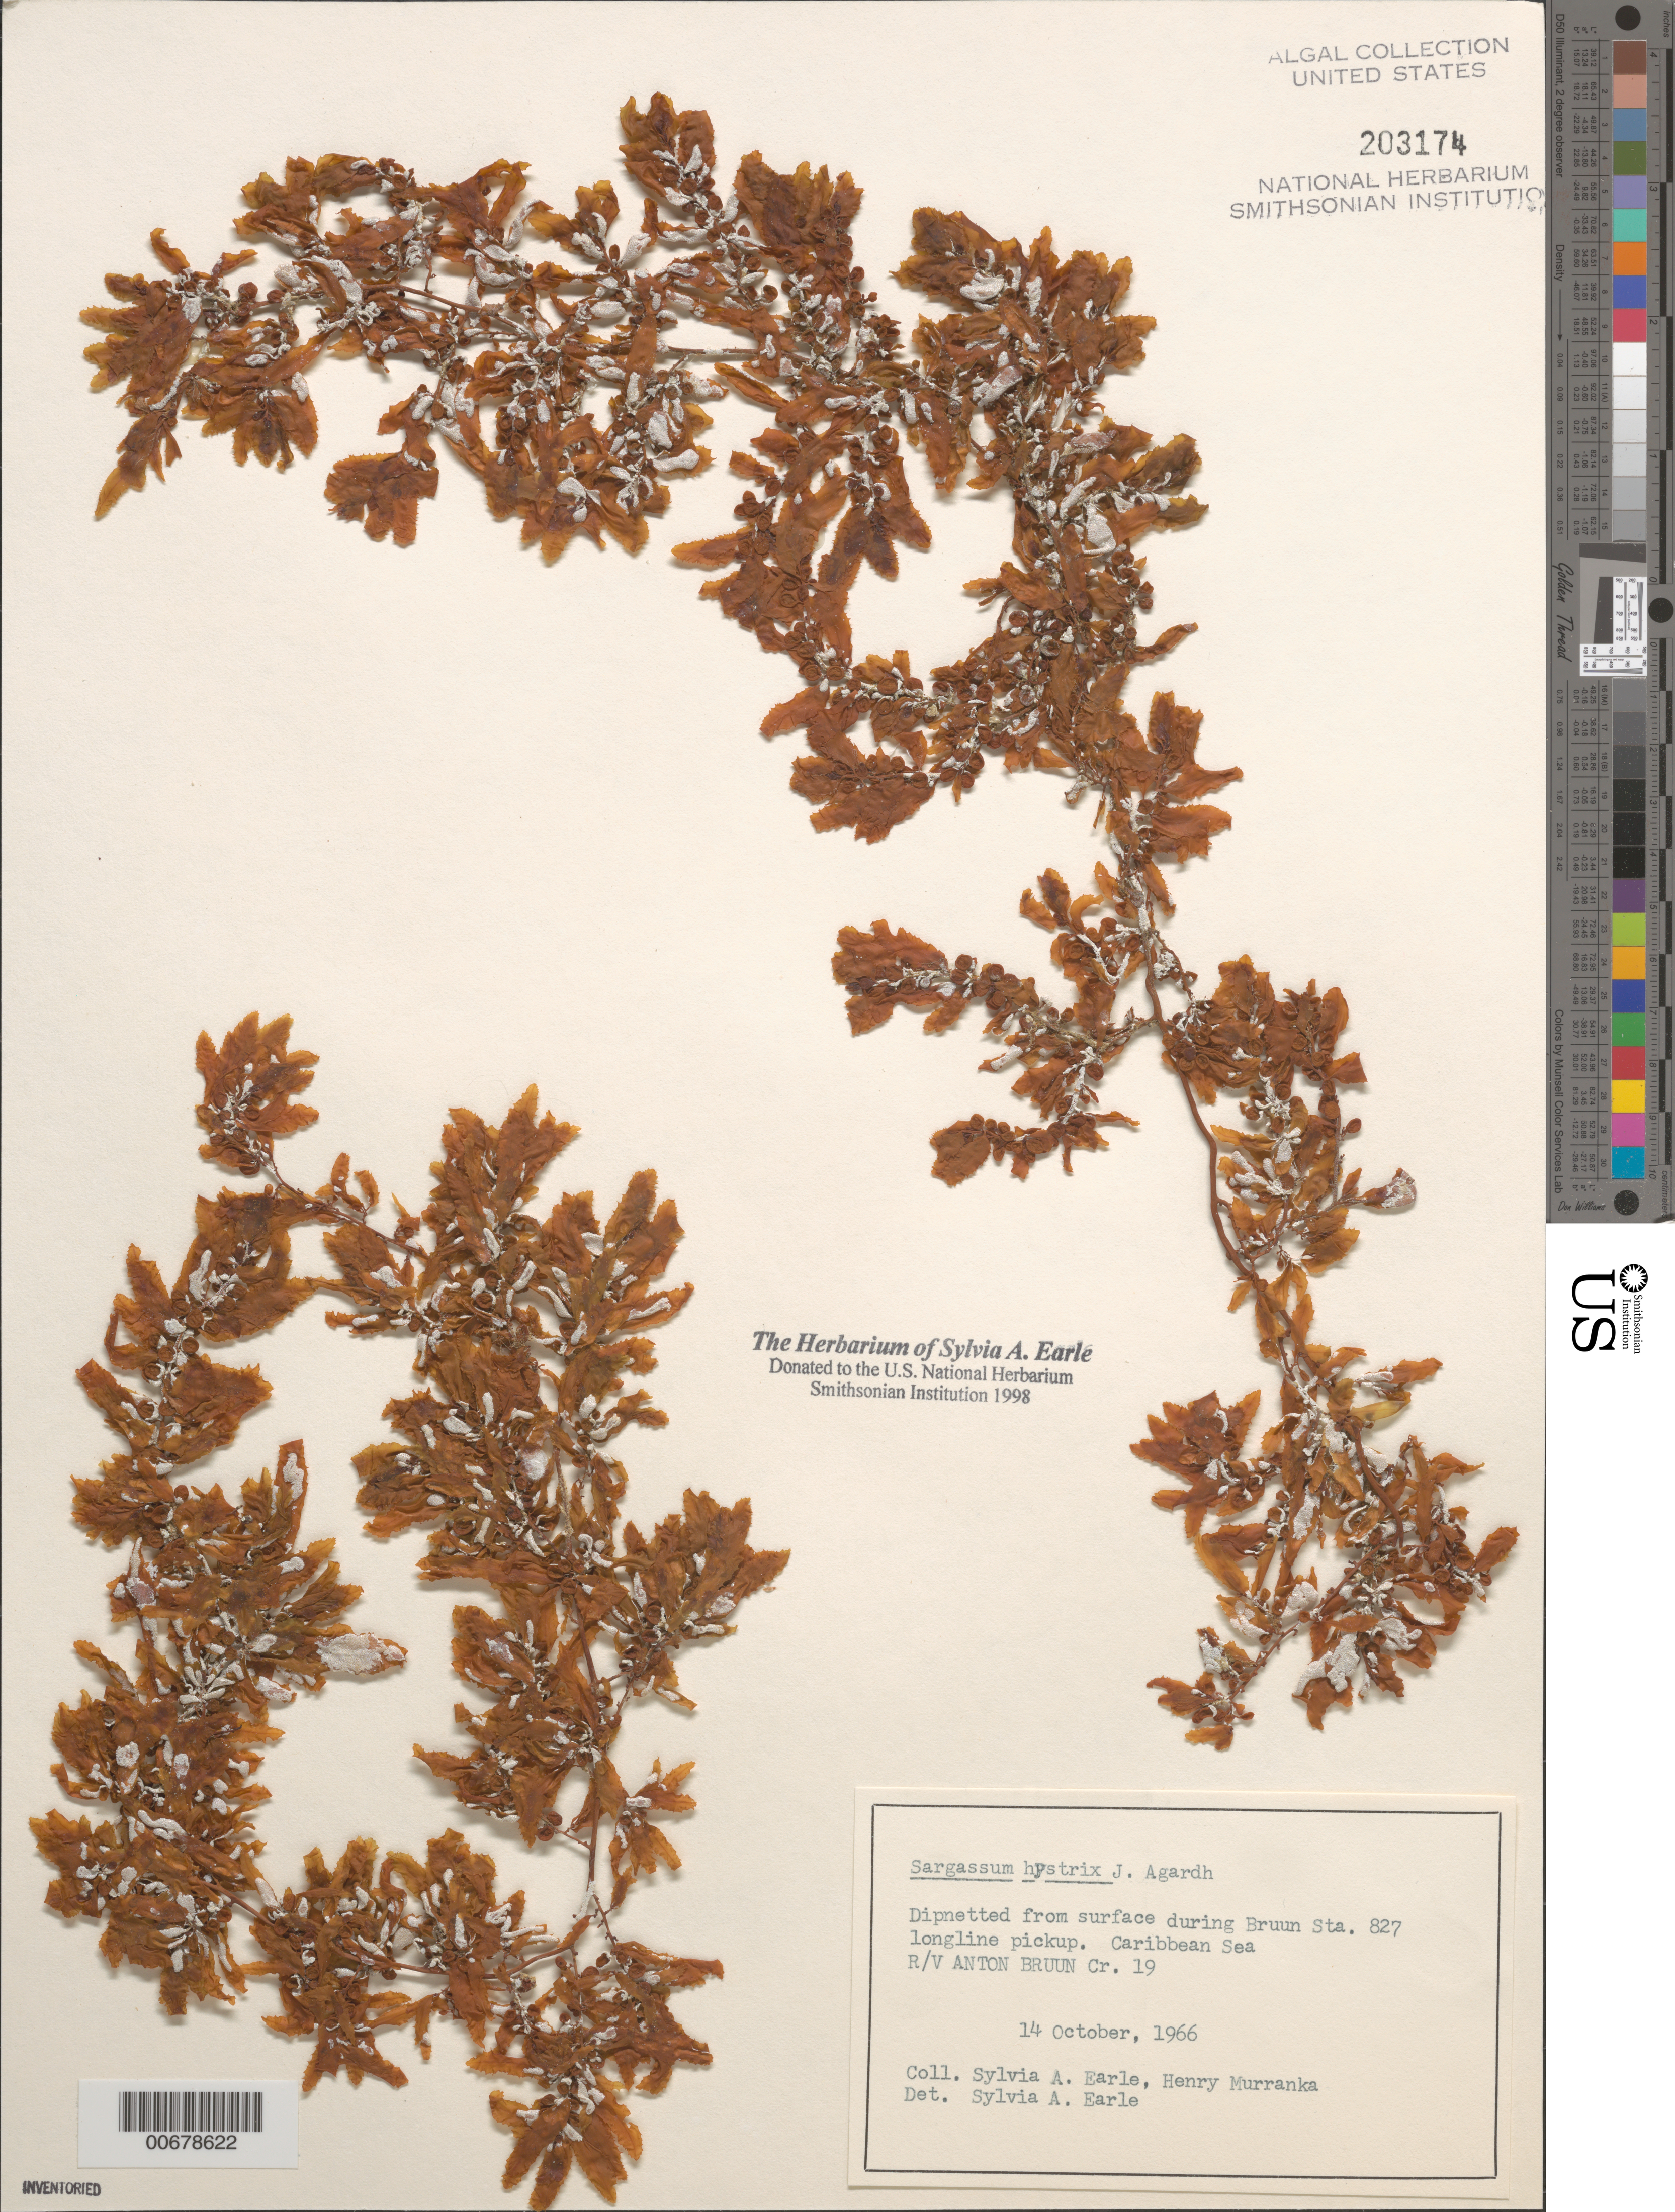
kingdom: Chromista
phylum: Ochrophyta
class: Phaeophyceae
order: Fucales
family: Sargassaceae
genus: Sargassum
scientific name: Sargassum hystrix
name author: J. Agardh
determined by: Earle, S. A.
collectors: S. A. Earle & H. Murranka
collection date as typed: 14 Oct 1966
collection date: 1966-10-14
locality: Caribbean Sea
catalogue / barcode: US 203174